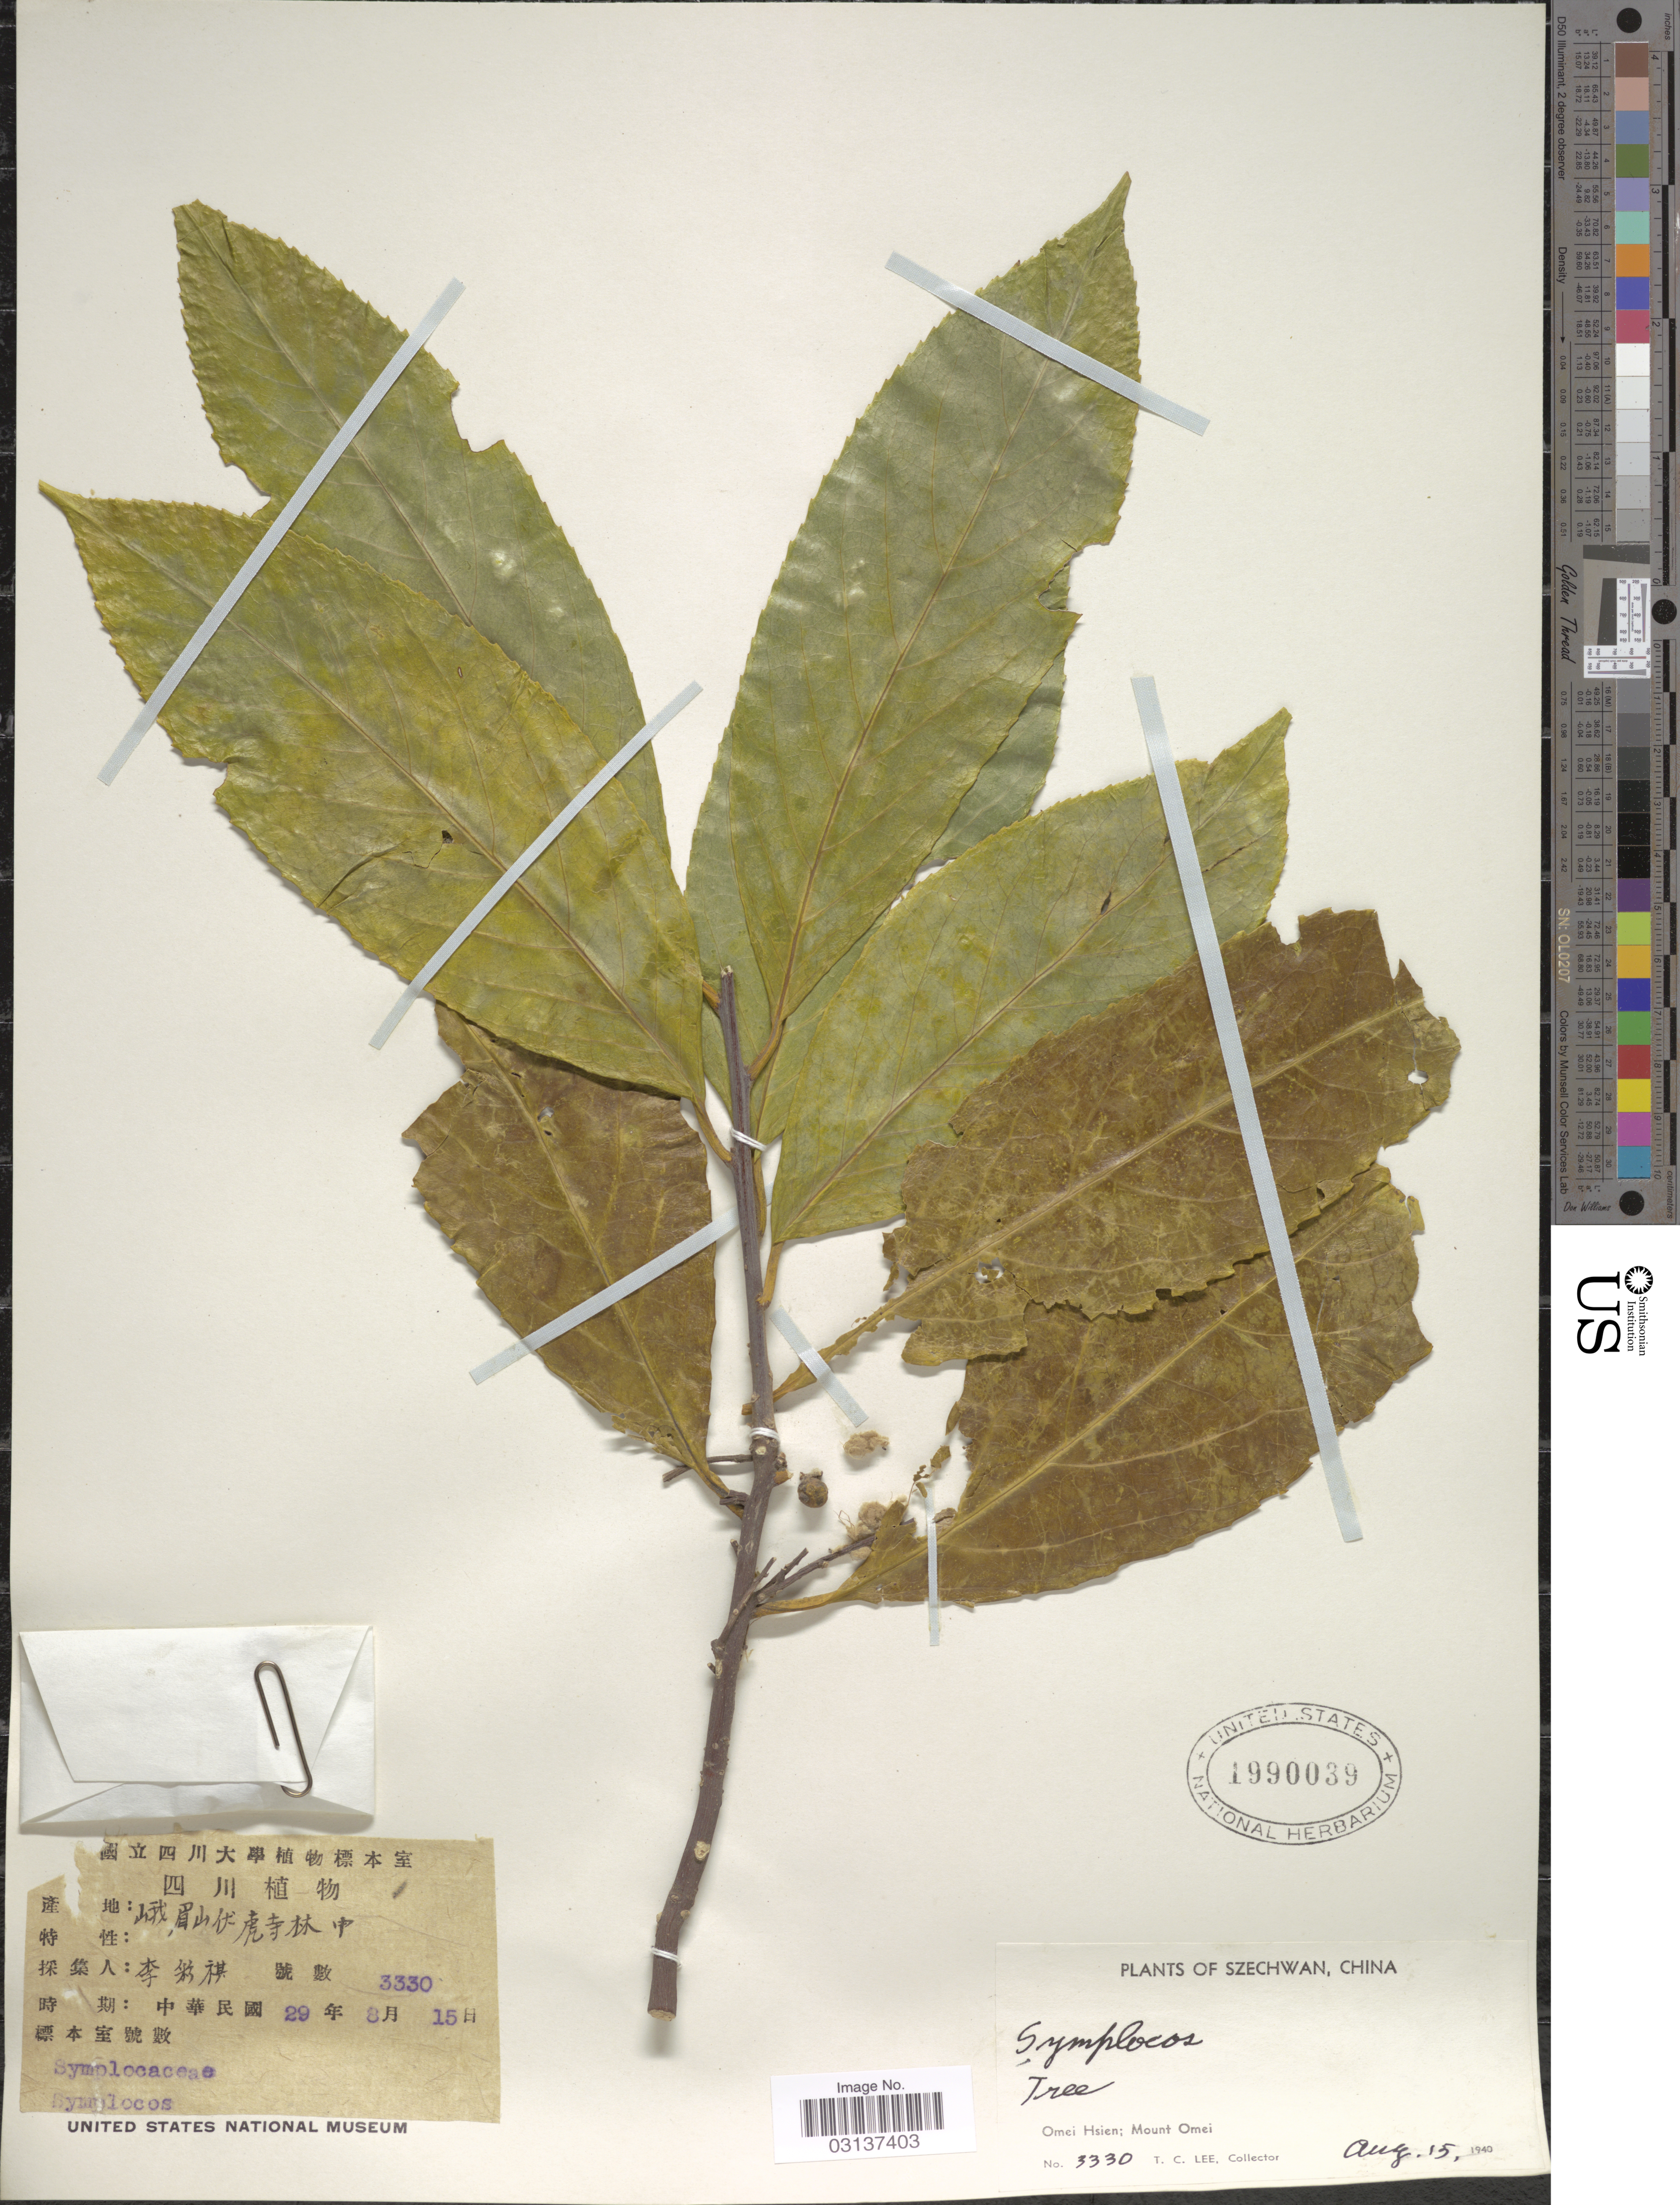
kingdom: Plantae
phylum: Tracheophyta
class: Magnoliopsida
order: Ericales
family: Symplocaceae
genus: Symplocos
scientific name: Symplocos sp.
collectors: T. Lee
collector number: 3330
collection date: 1940-08-15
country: China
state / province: Sichuan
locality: Szechwan, Omei Hsien; Mount Omei.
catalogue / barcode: US 1990039